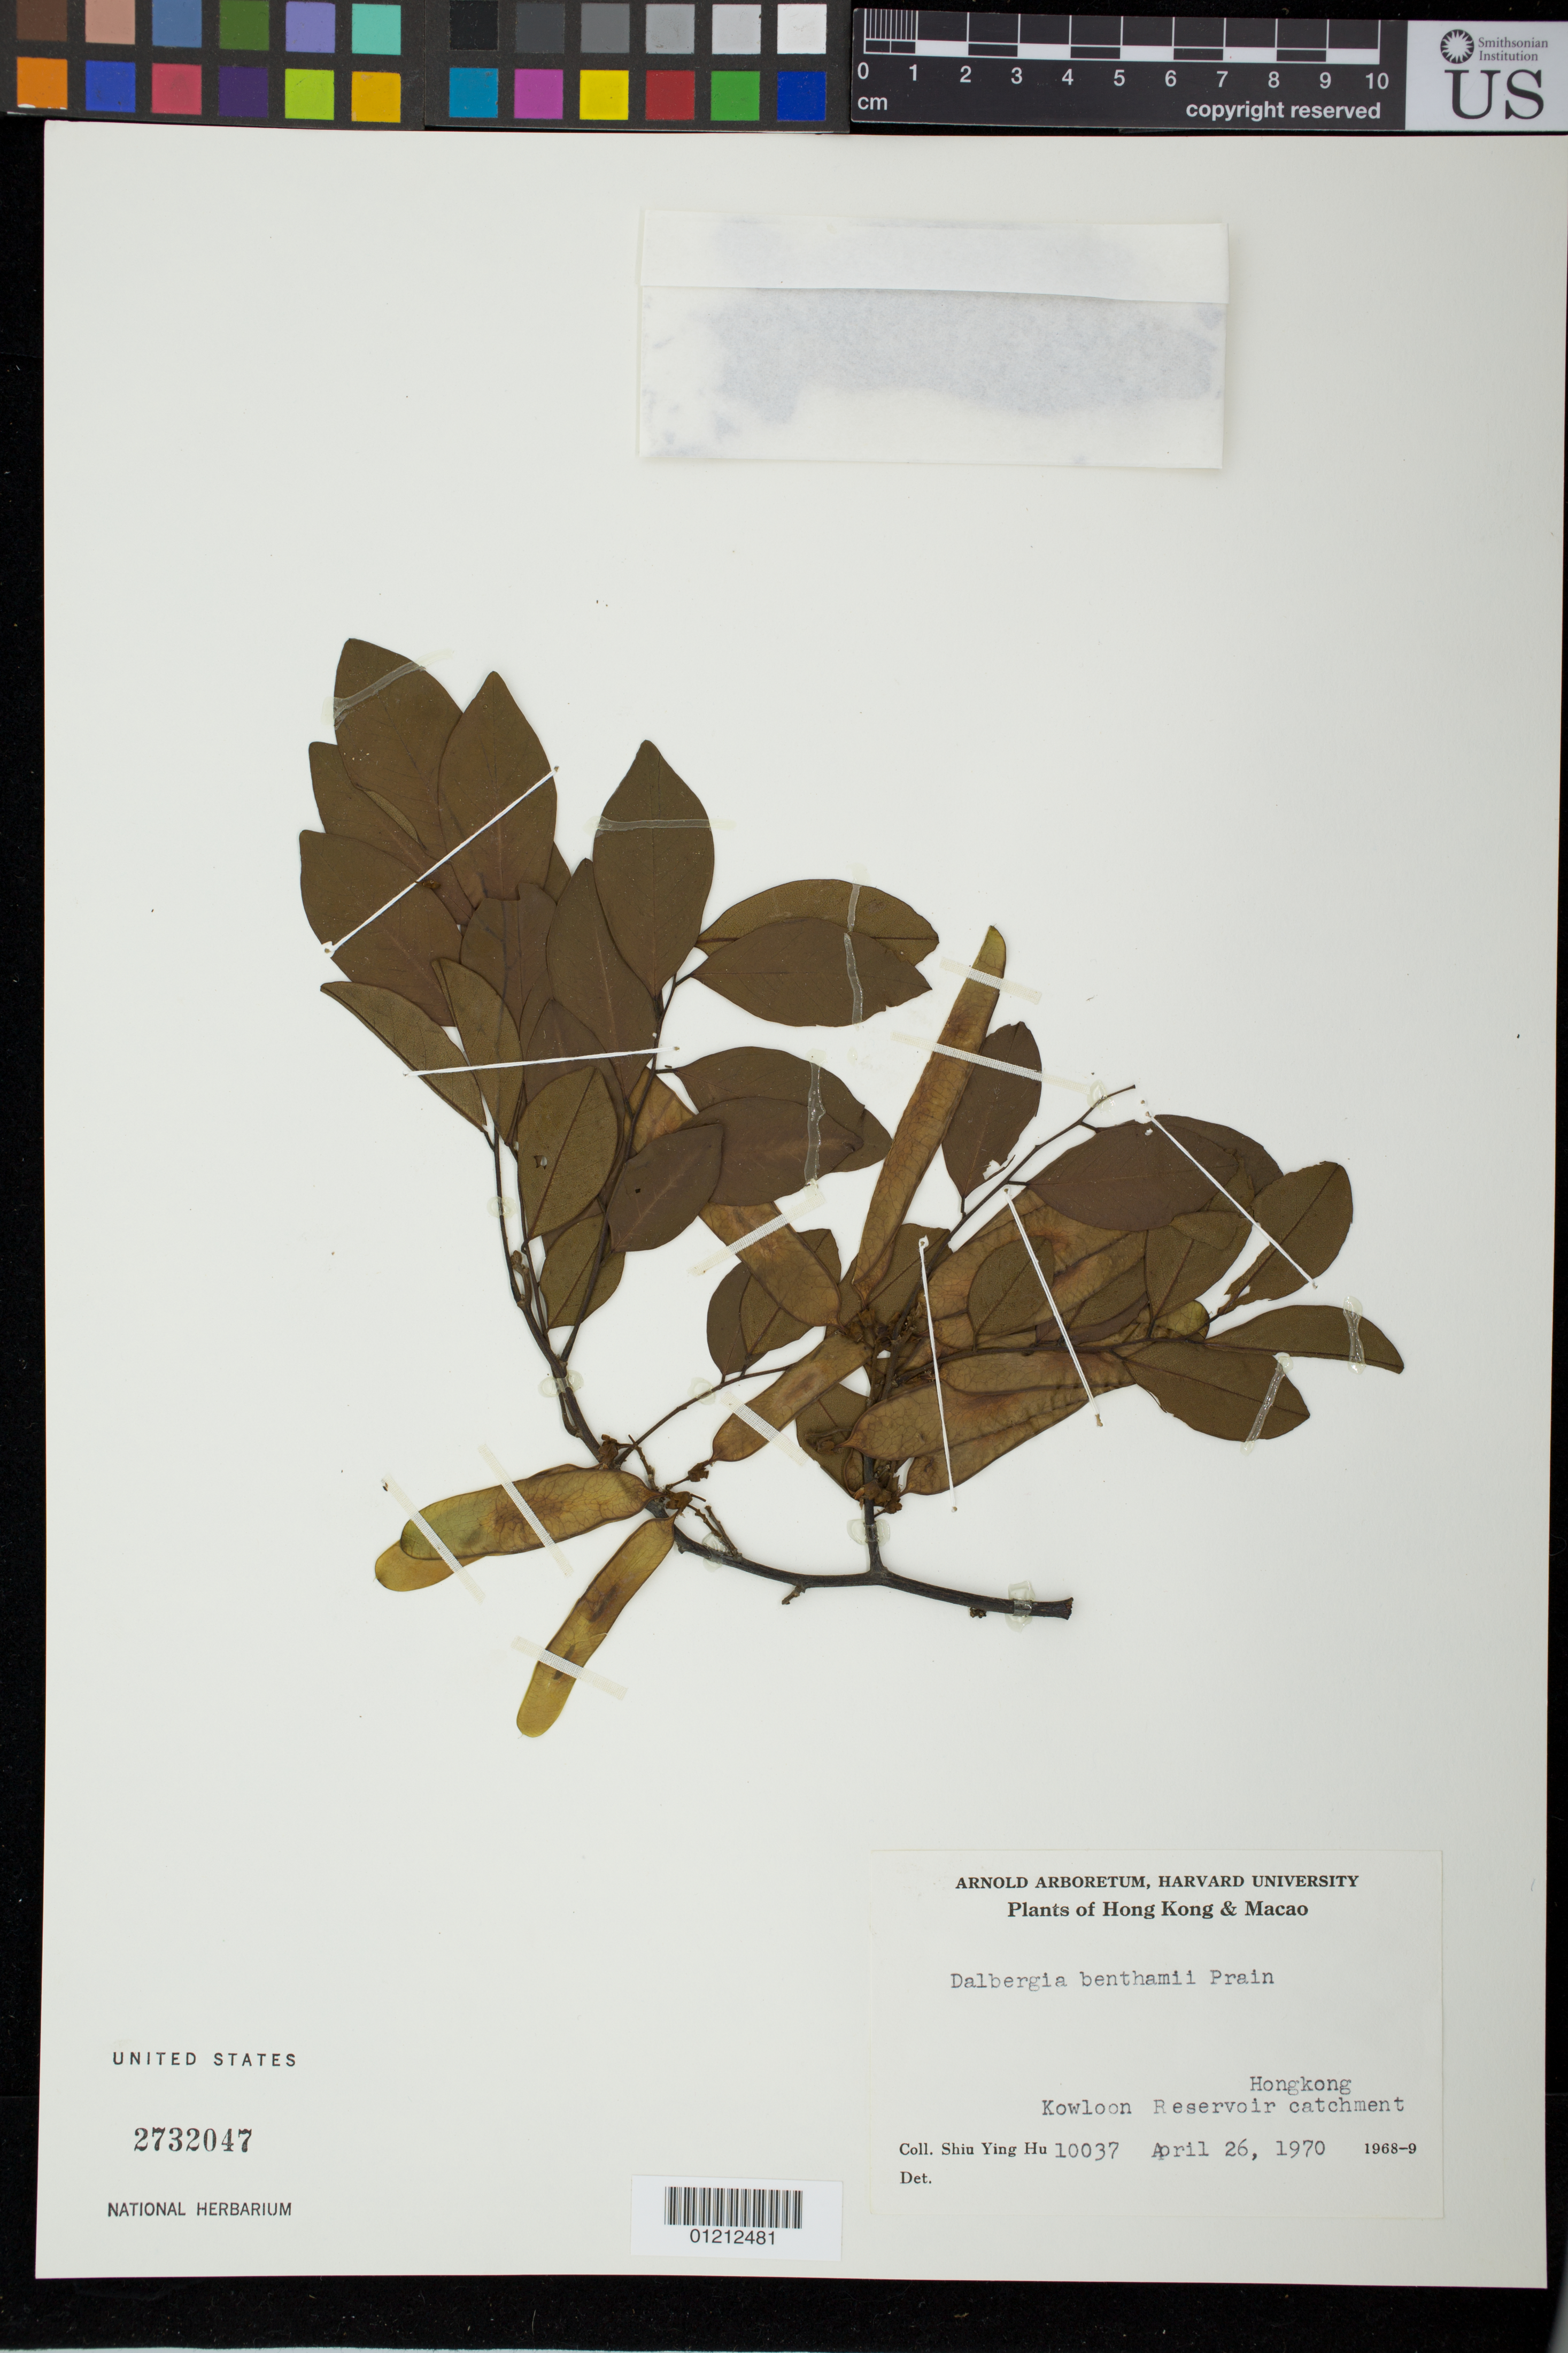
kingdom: Plantae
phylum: Tracheophyta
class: Magnoliopsida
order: Fabales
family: Fabaceae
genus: Dalbergia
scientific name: Dalbergia benthamii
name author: Prain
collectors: Y. Shiu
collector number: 10037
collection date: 1970-04-26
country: China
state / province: Hong Kong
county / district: Kowloon City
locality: Kowloon Reservoir catchment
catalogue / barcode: US 2732047